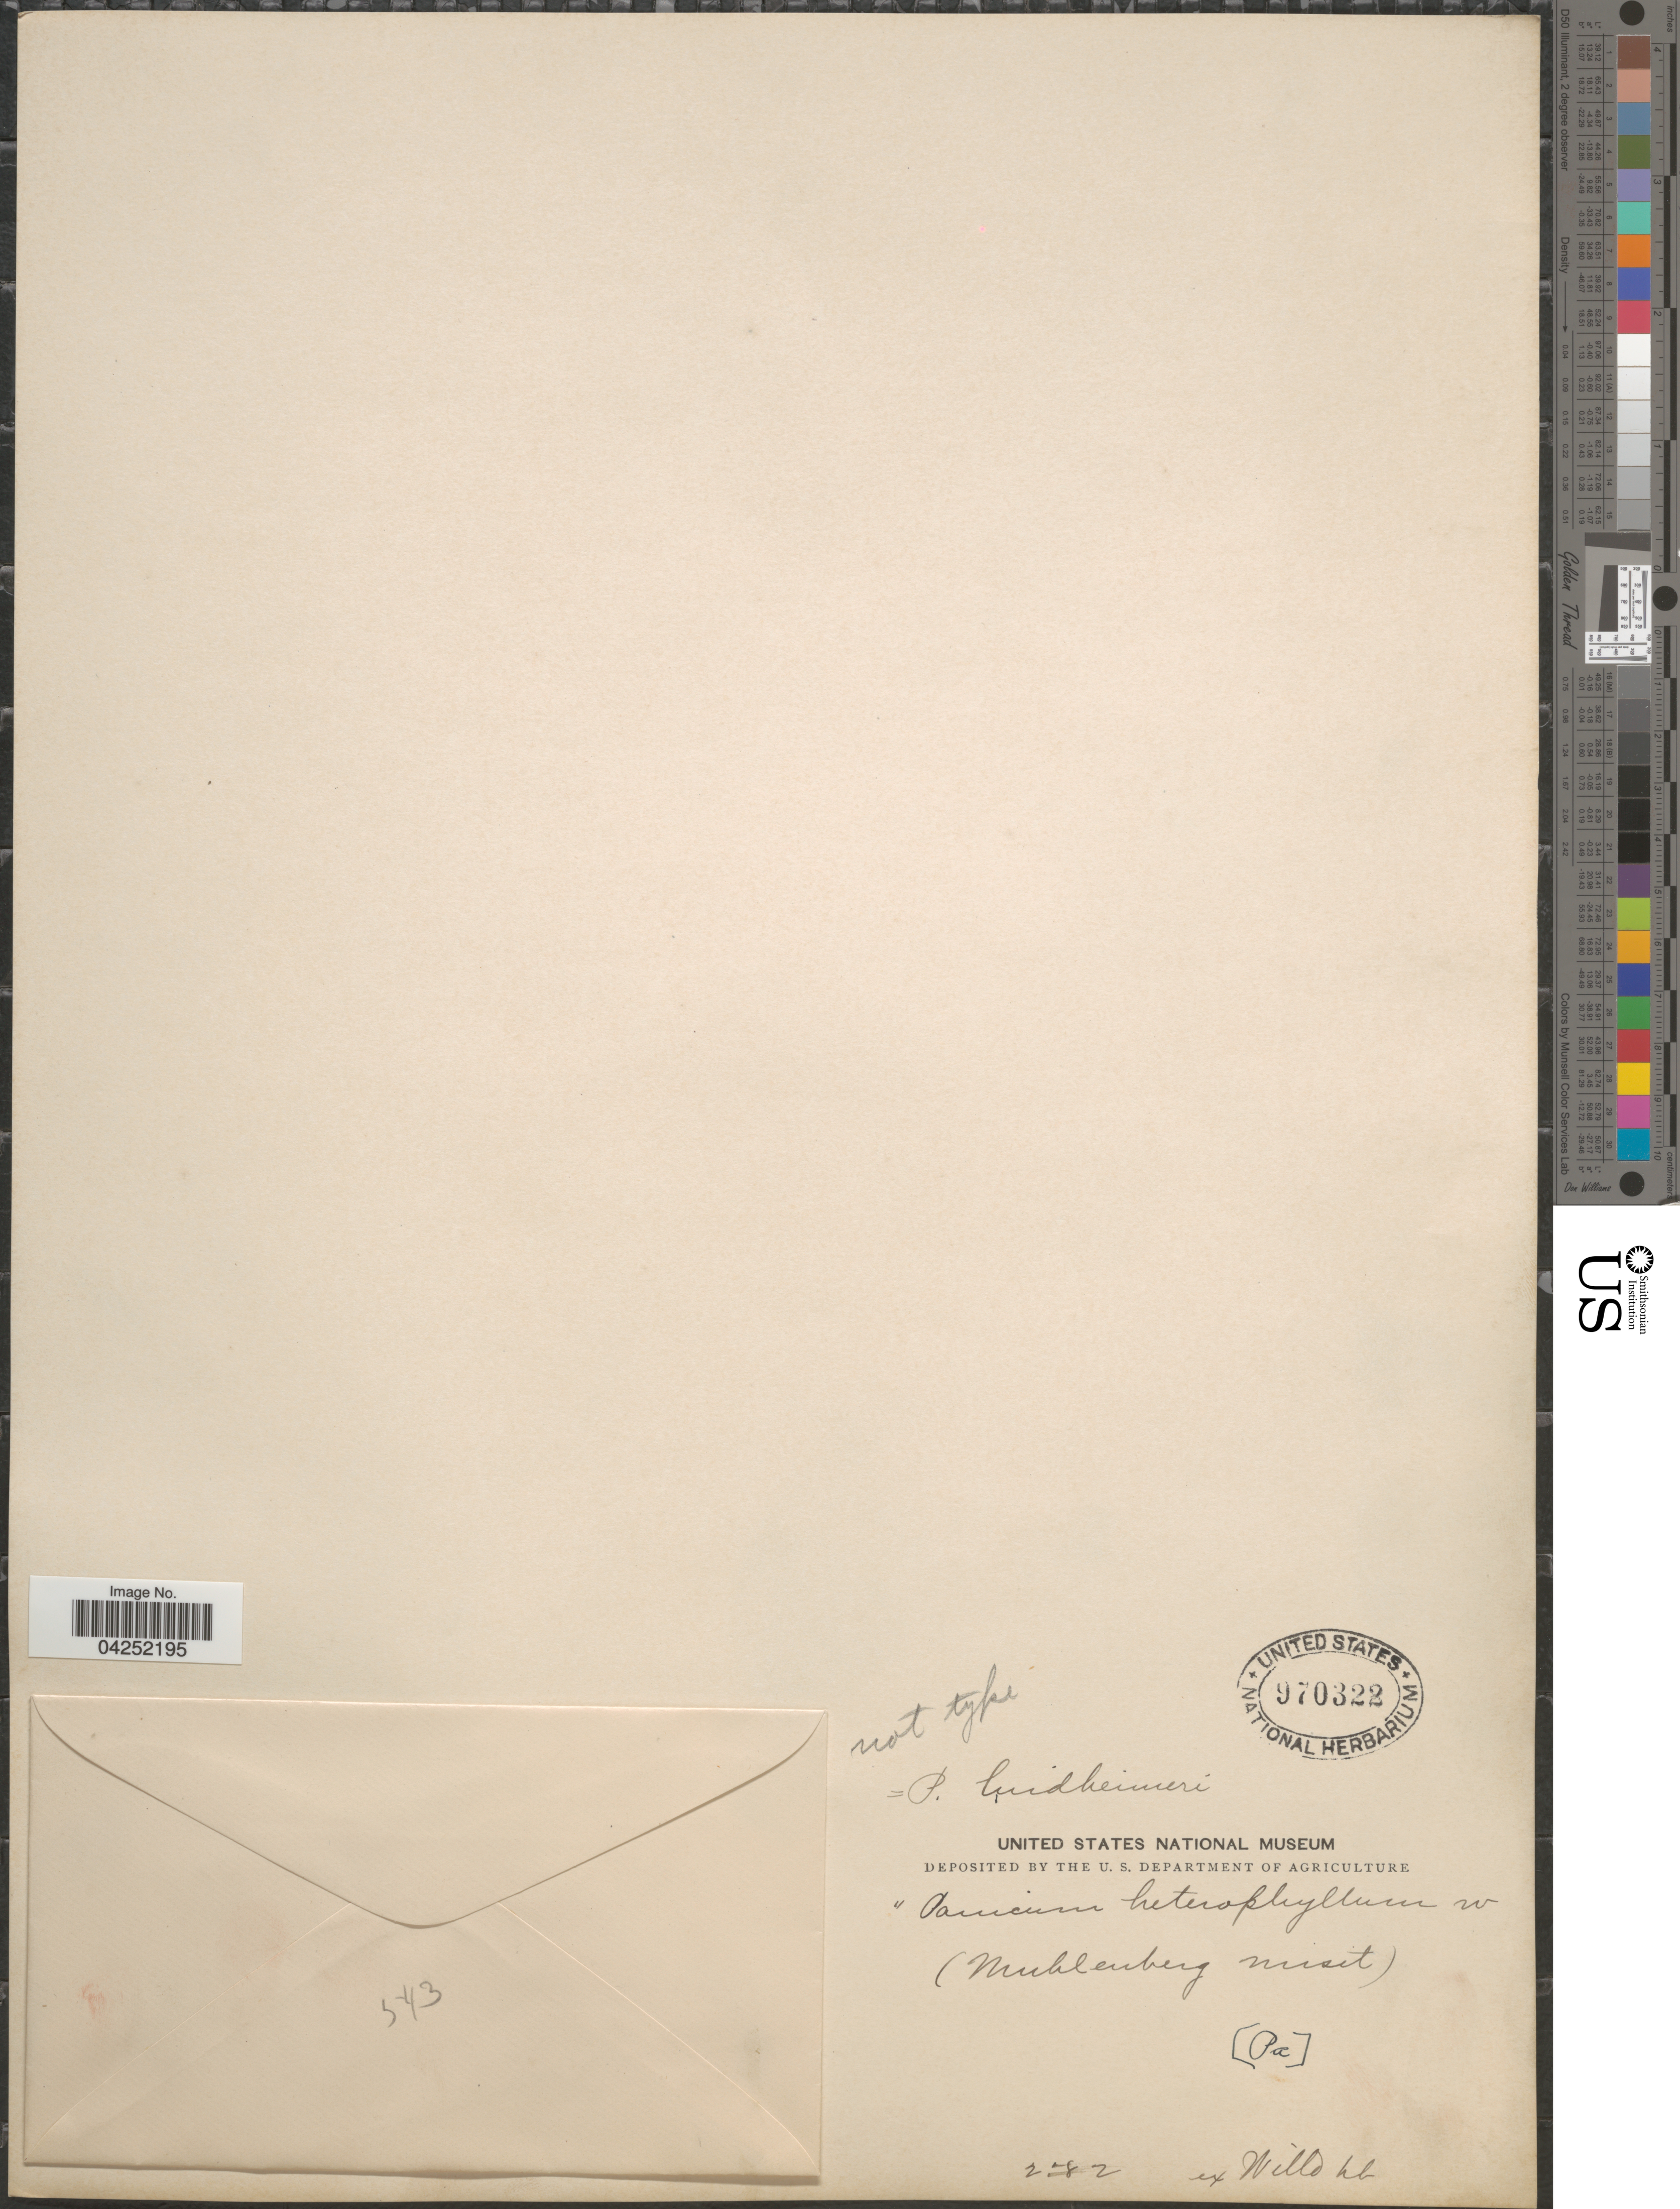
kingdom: Plantae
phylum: Tracheophyta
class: Liliopsida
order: Poales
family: Poaceae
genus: Dichanthelium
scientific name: Dichanthelium acuminatum var. lindheimeri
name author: (Nash) Gould & C.A. Clark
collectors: Ex herb. Willd.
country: United States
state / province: Pennsylvania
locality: (Muhlenberg misit) [unsure placement]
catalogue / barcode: US 970322